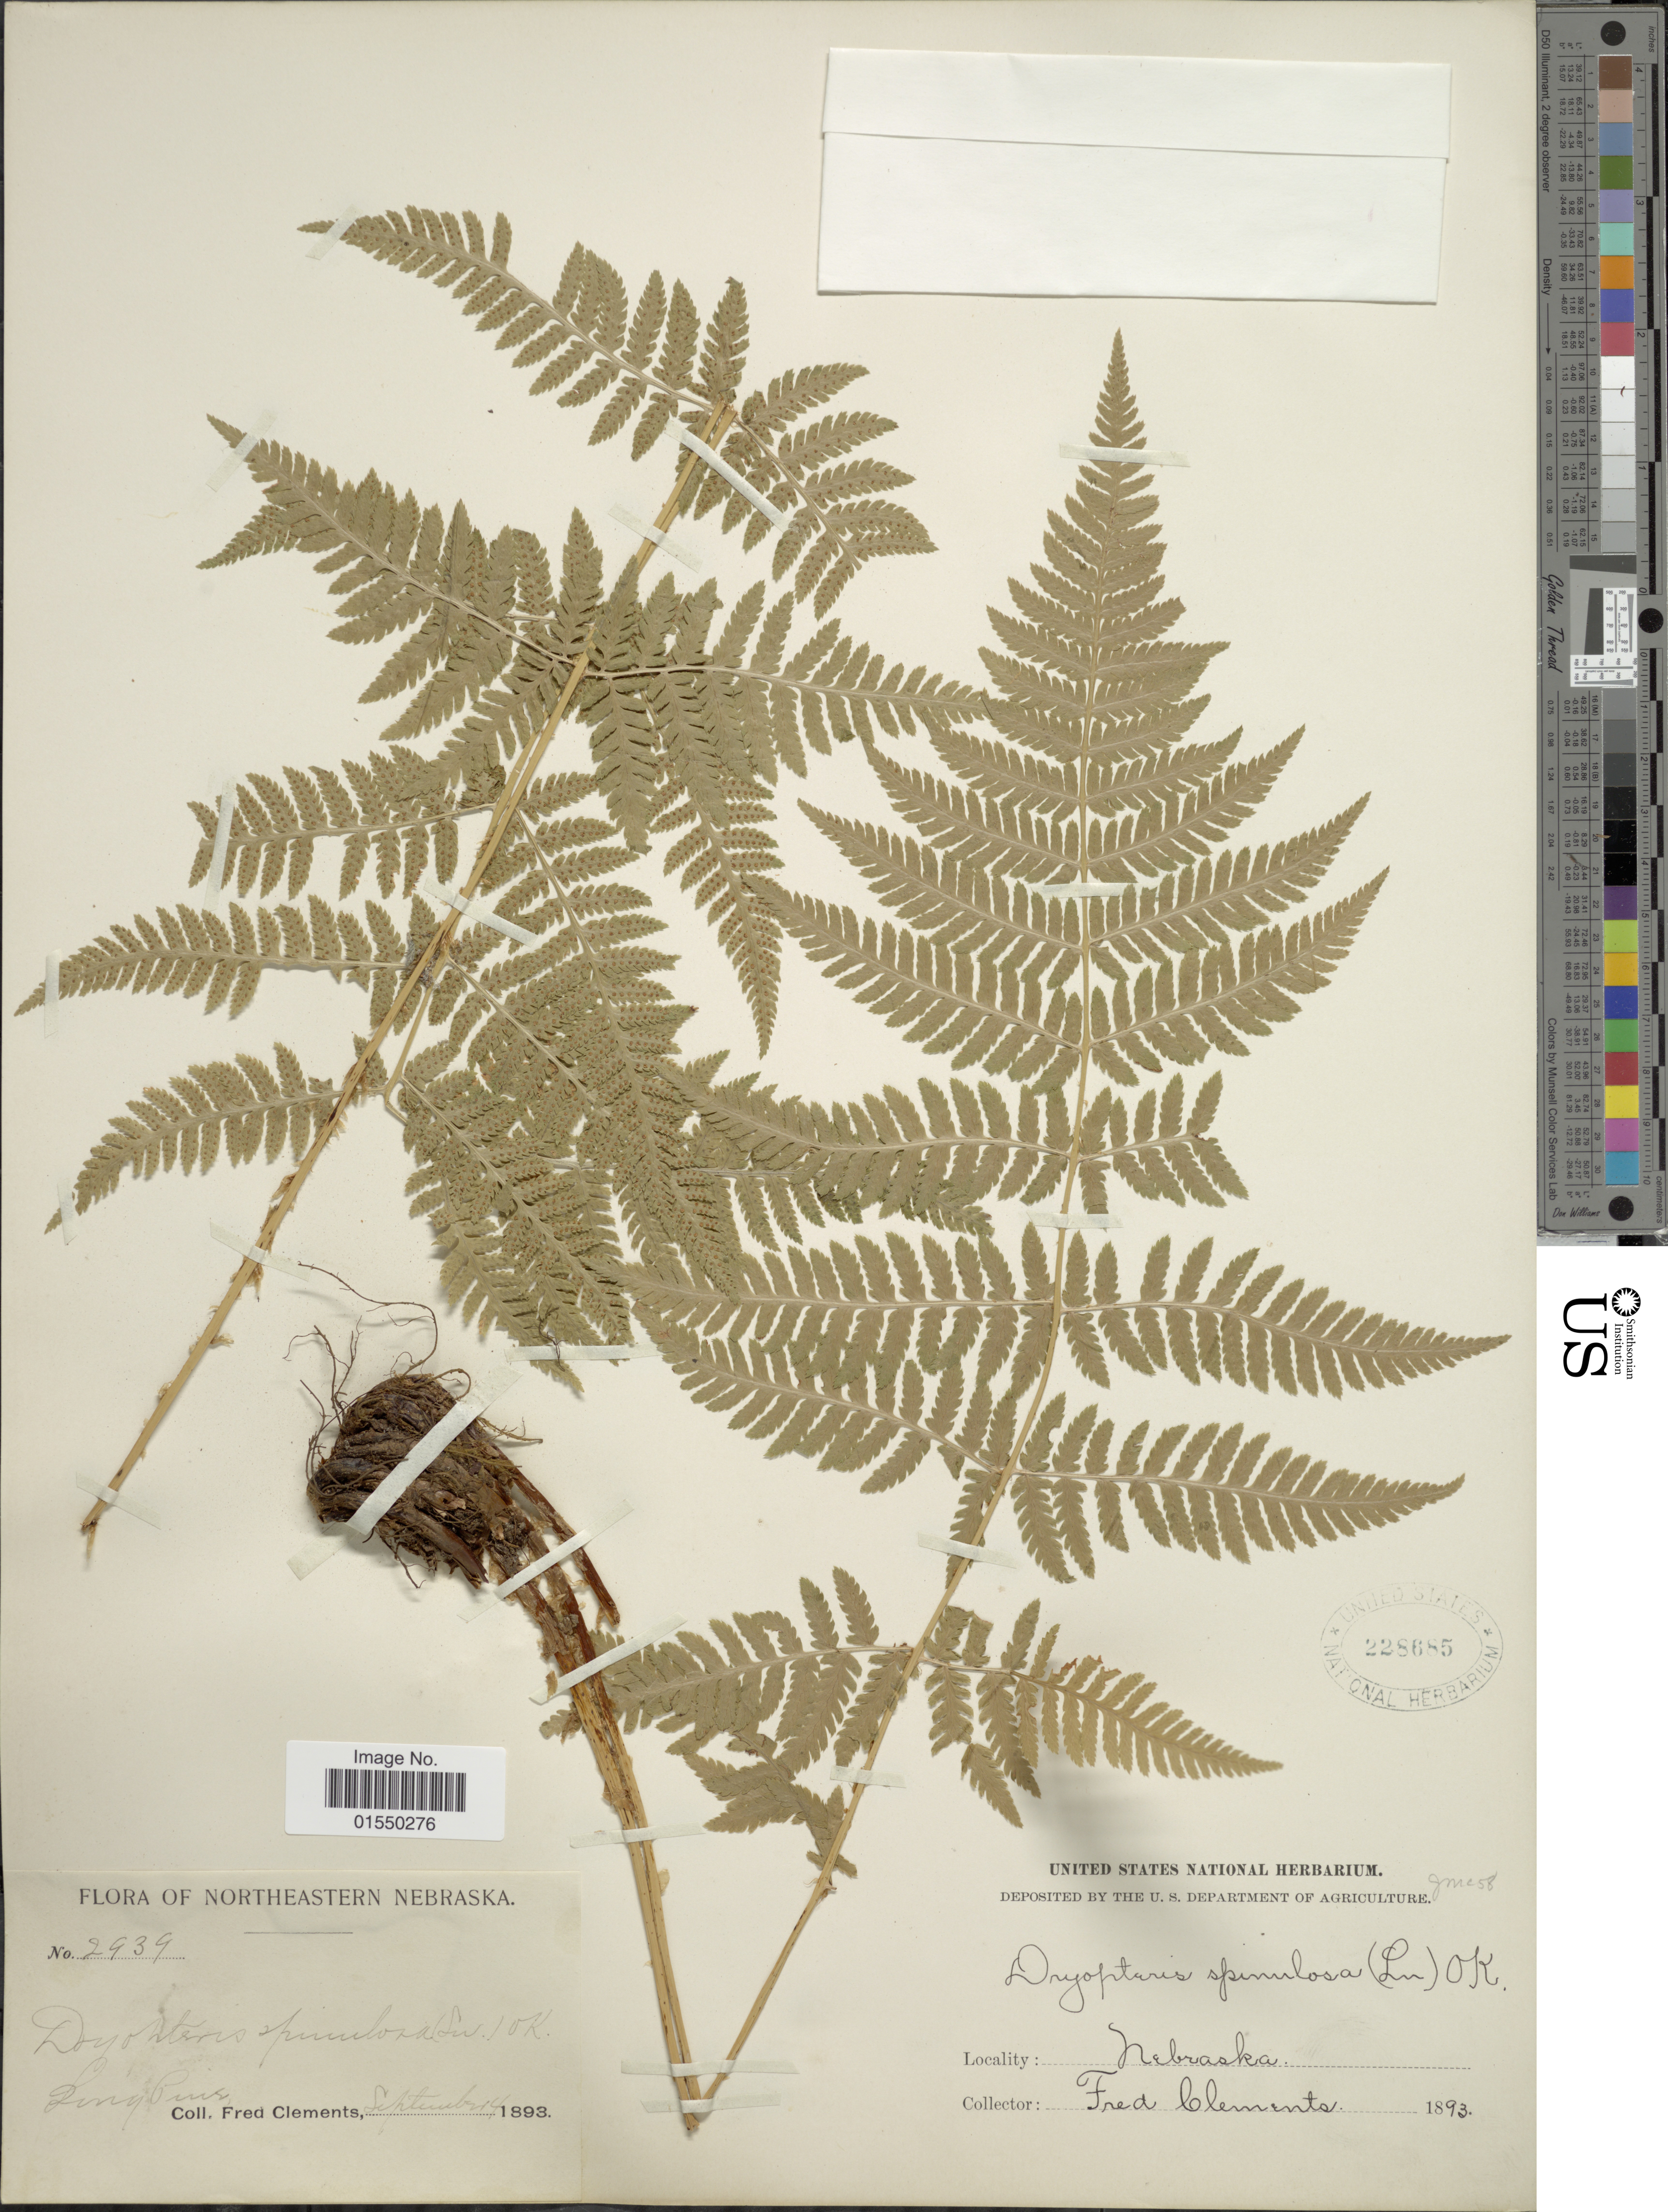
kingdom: Plantae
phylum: Tracheophyta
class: Polypodiopsida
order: Polypodiales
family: Dryopteridaceae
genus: Dryopteris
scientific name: Dryopteris carthusiana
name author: (Villars) H.P. Fuchs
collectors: F. Clements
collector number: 2939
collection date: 1893-09-04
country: United States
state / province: Nebraska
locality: Northeastern Nebraska, Long Pine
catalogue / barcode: US 228685